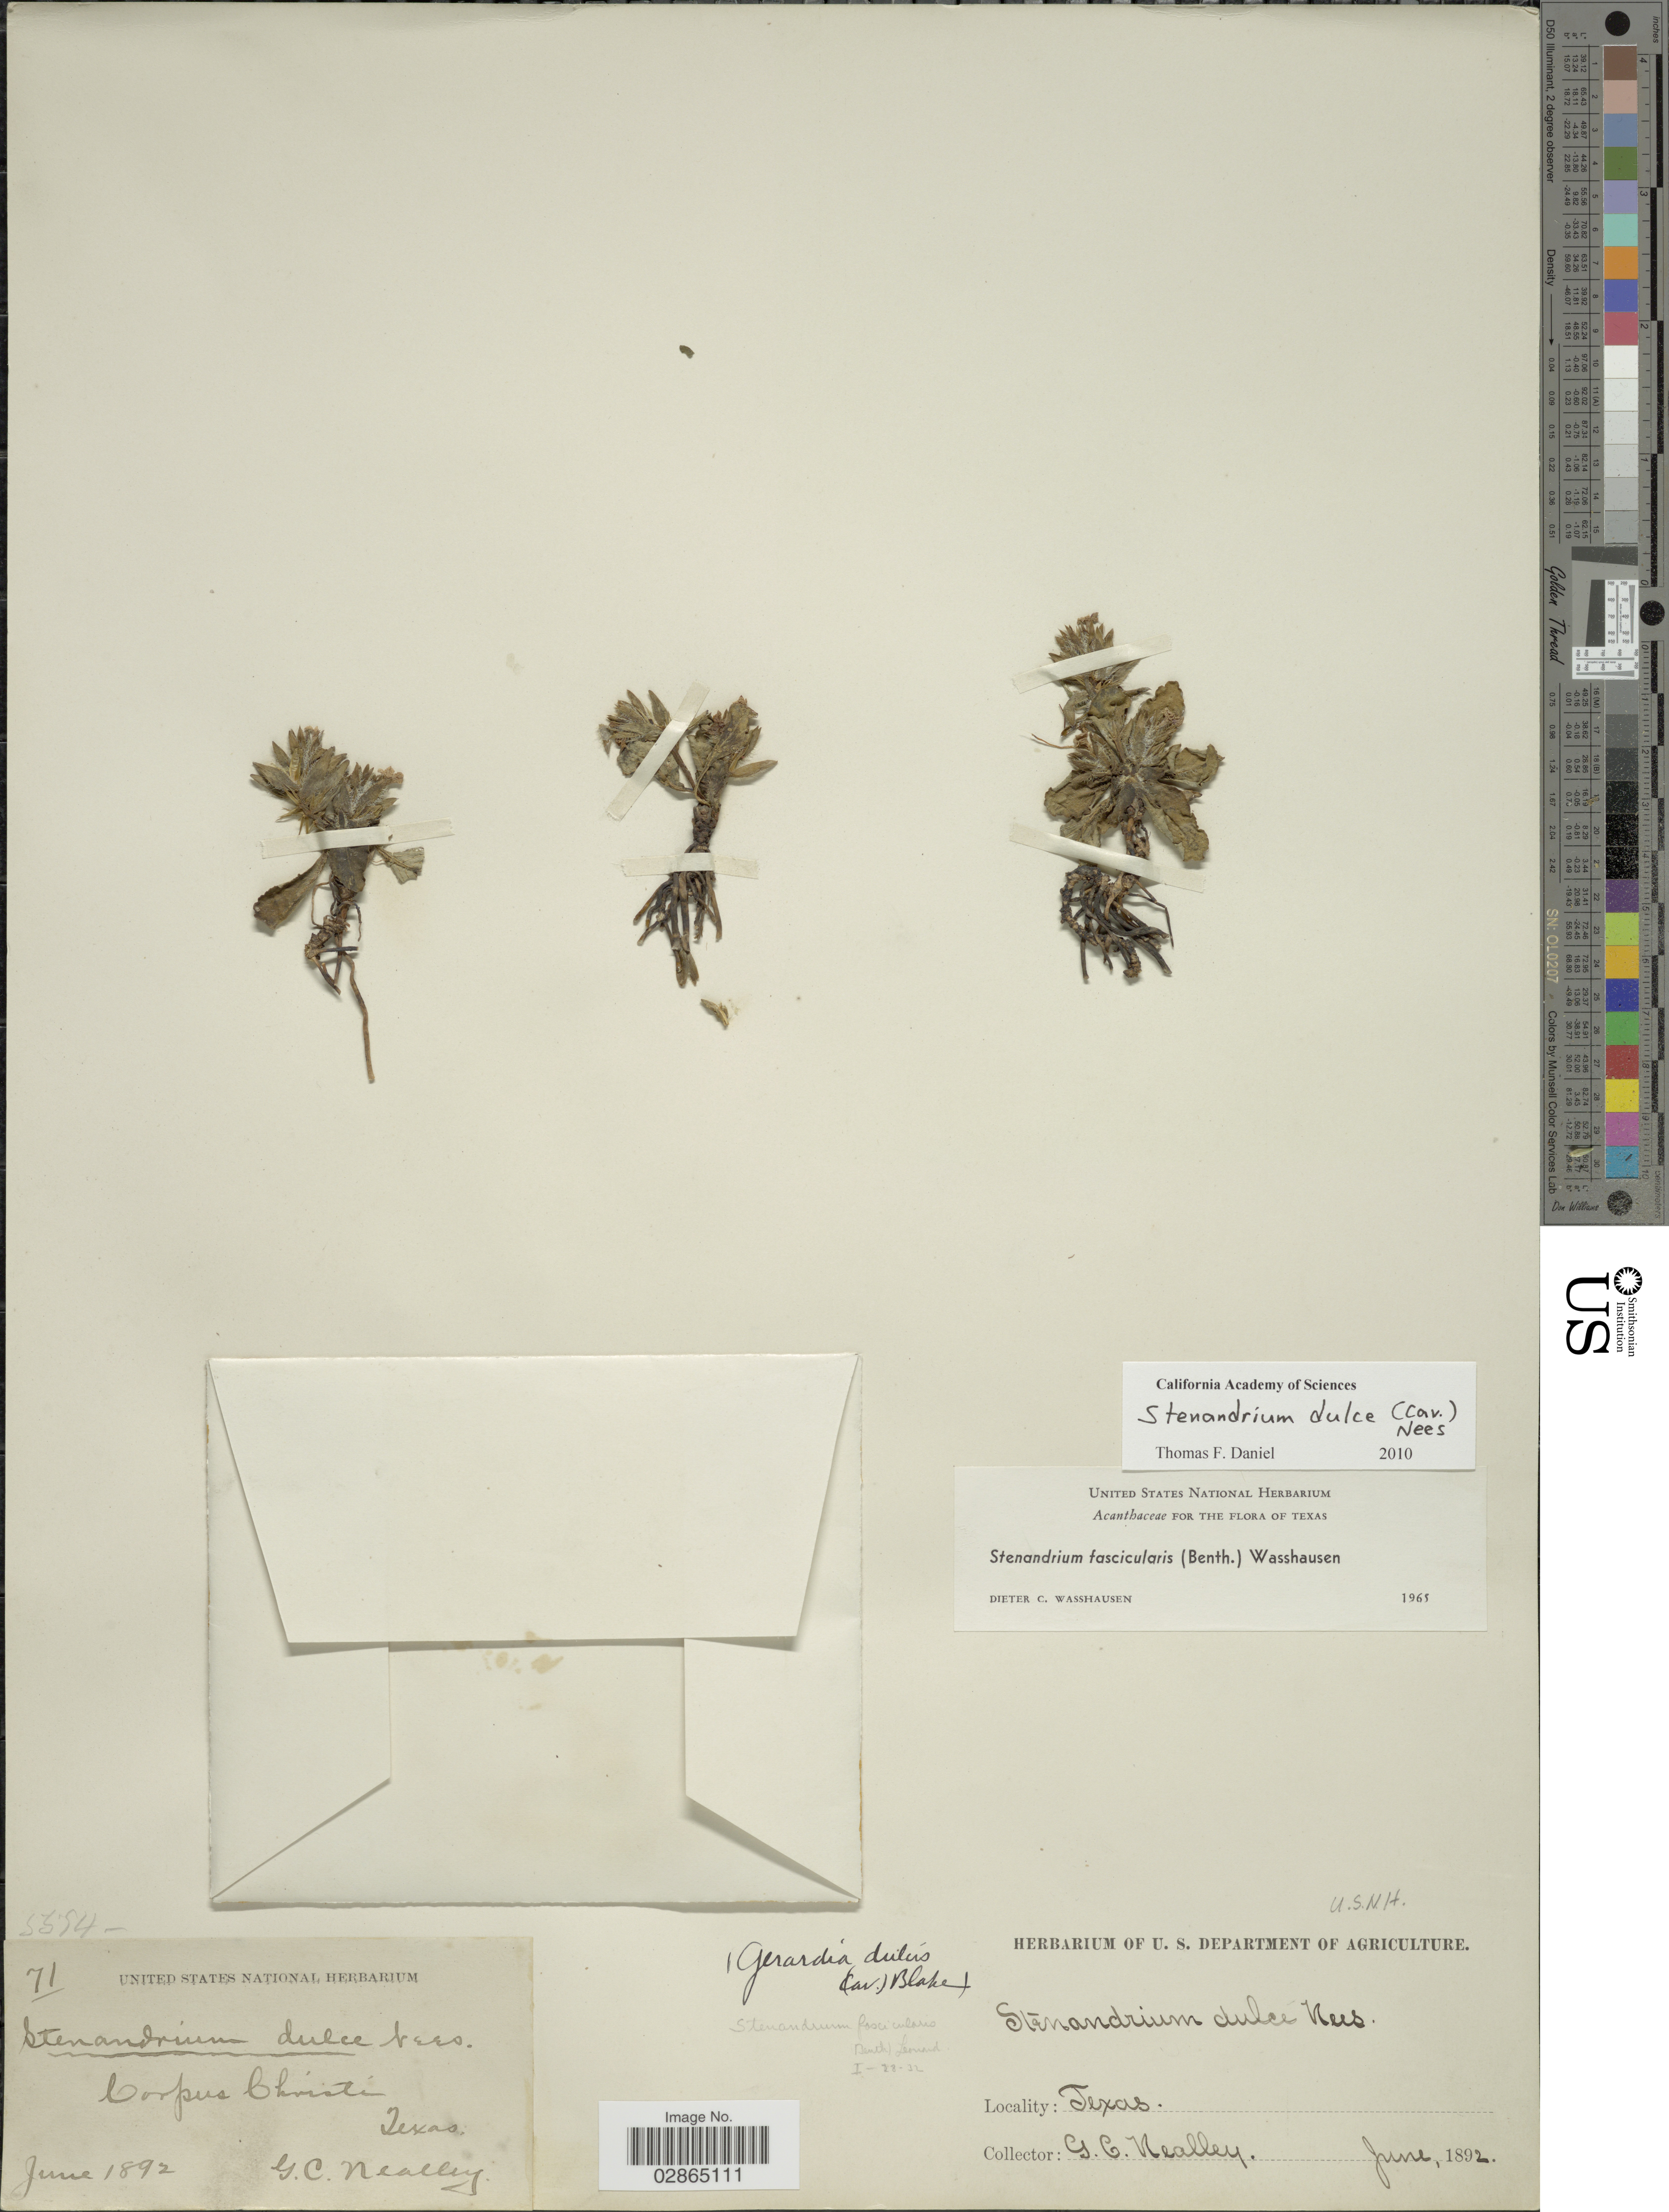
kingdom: Plantae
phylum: Tracheophyta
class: Magnoliopsida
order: Lamiales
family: Acanthaceae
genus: Stenandrium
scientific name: Stenandrium fasciculare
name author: (Benth.) Wassh.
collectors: G. Neally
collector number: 71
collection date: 1892-06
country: United States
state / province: Texas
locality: Corpus Christi.